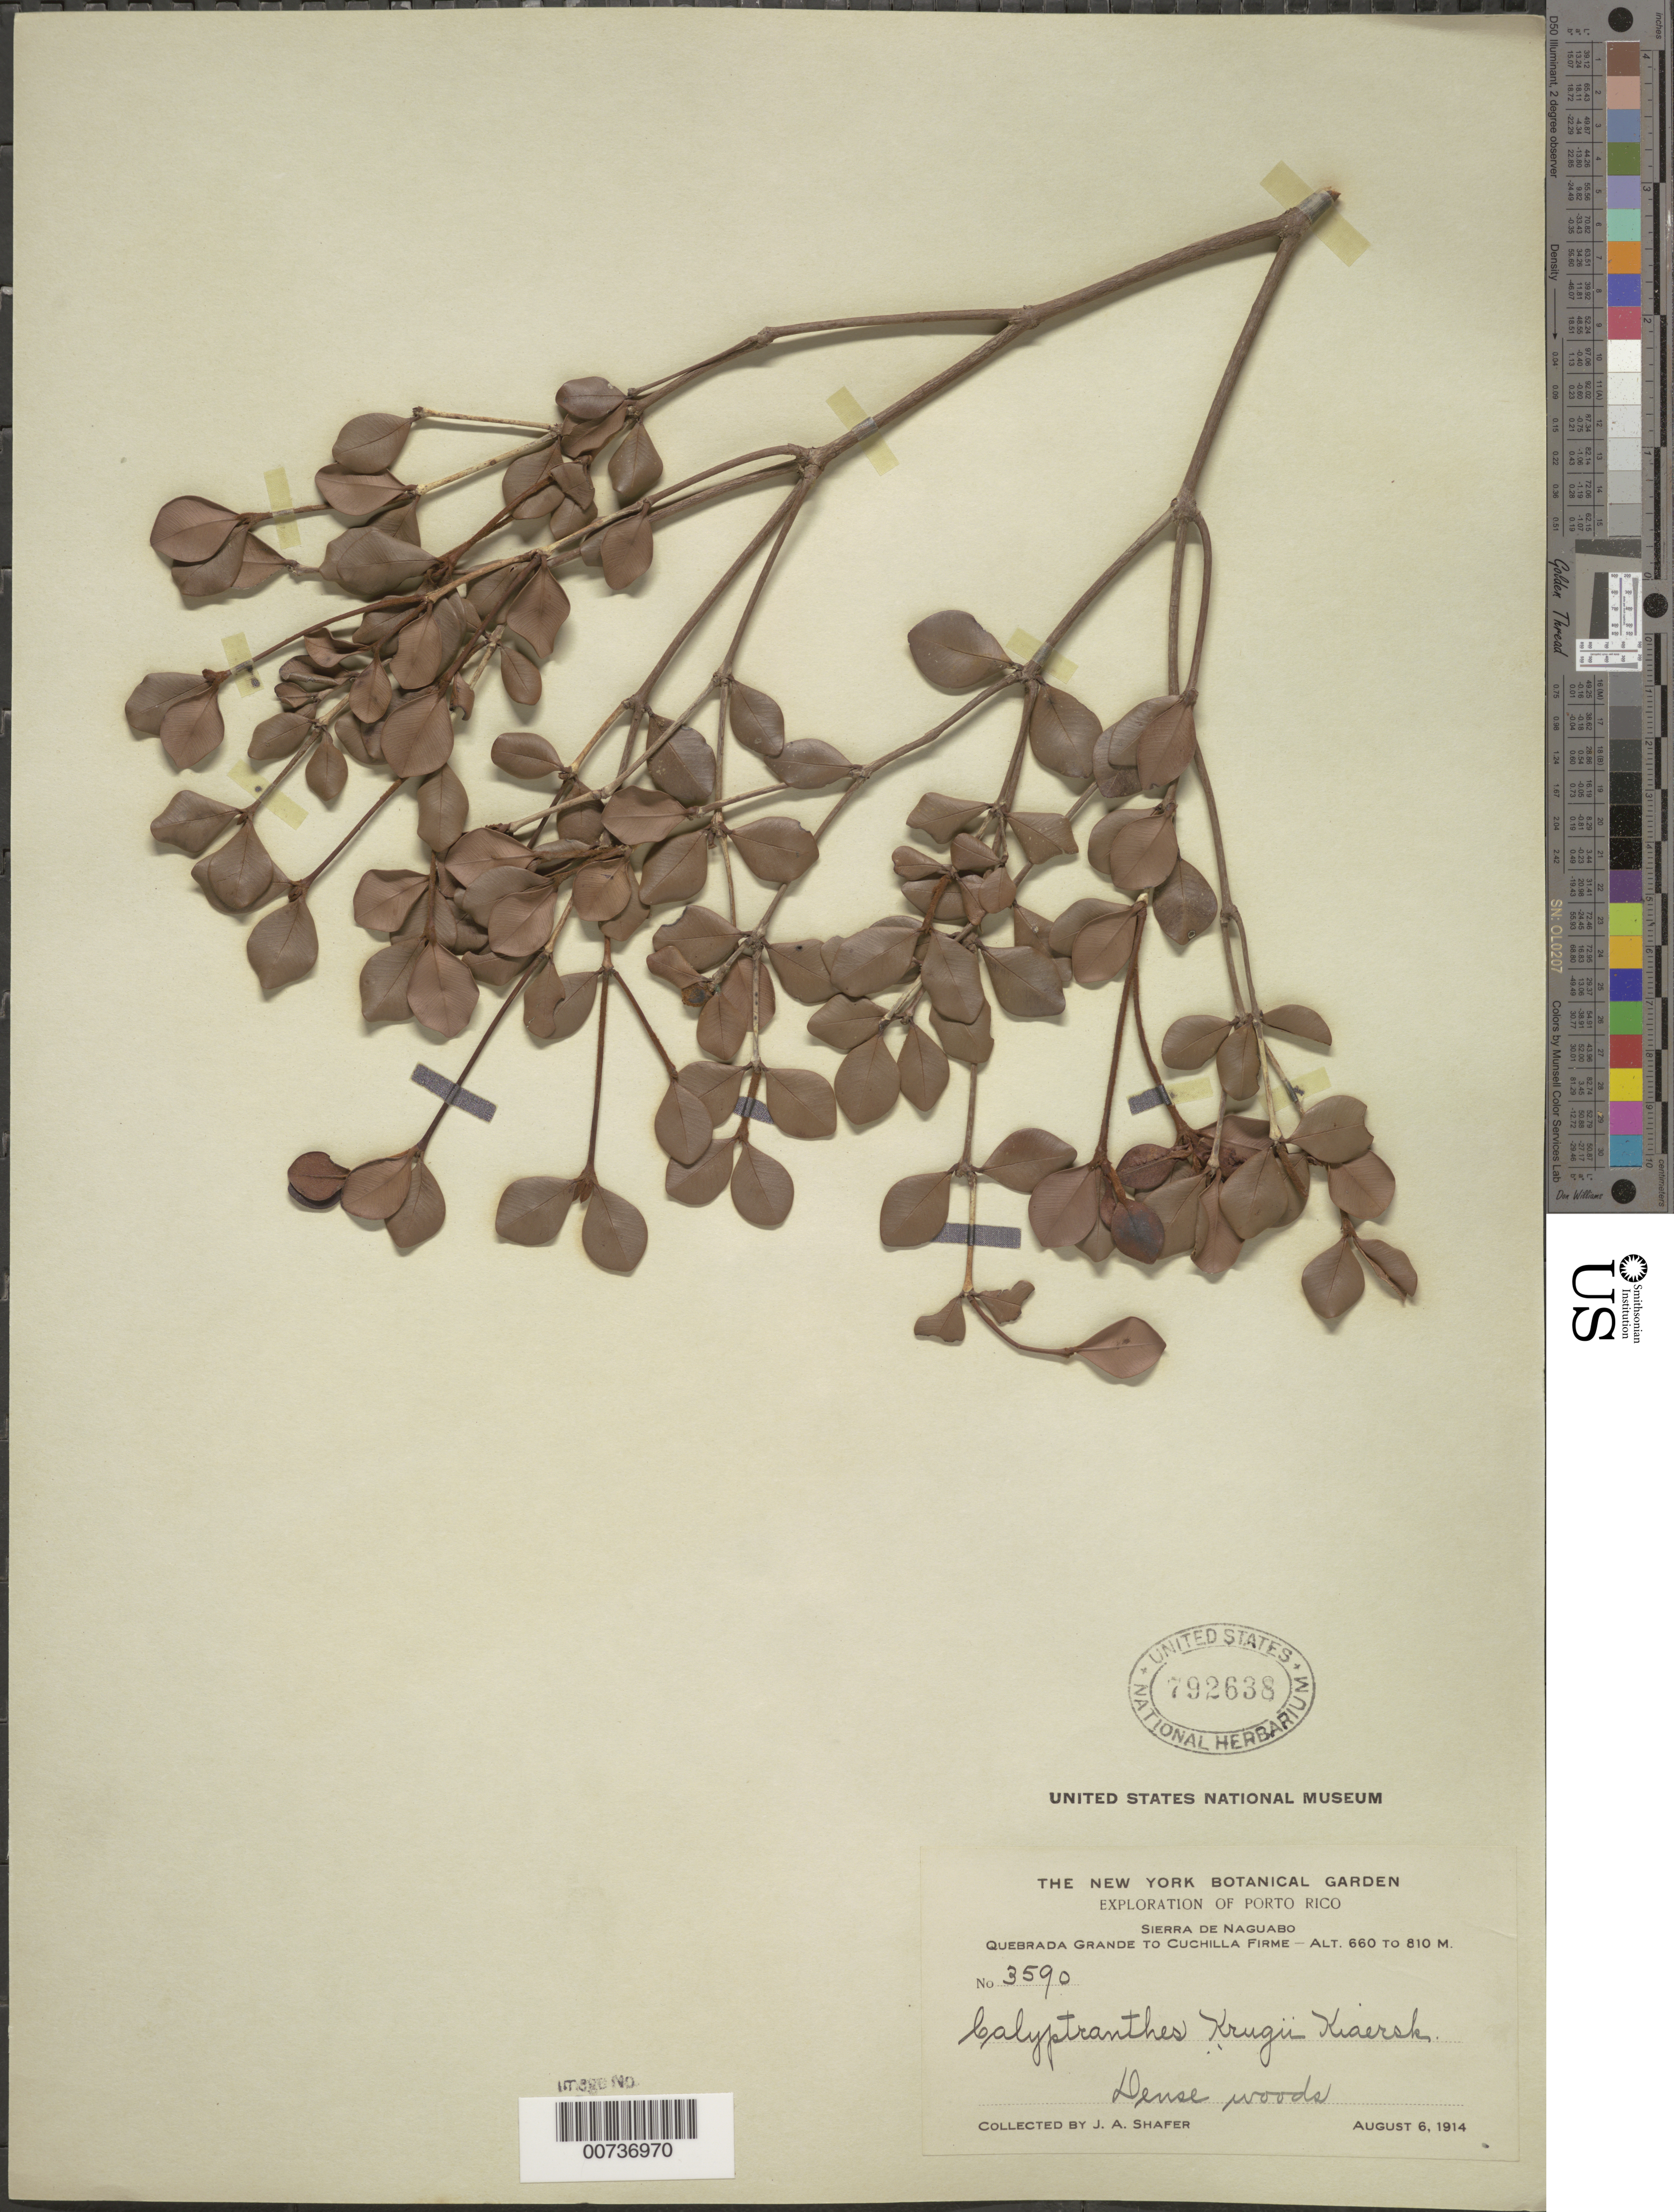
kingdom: Plantae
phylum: Tracheophyta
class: Magnoliopsida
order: Myrtales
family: Myrtaceae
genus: Myrcia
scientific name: Myrcia krugii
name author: (Kiaersk.) E. Lucas & Acev.-Rodr.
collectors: J. A. Shafer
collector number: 3590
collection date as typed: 06 Aug 1914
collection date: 1914-08-06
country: Puerto Rico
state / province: Naguabo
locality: Sierra de Naguabo, Quebrada Grande to Cuchilla Firme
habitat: Dense woods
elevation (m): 660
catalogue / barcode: US 792638